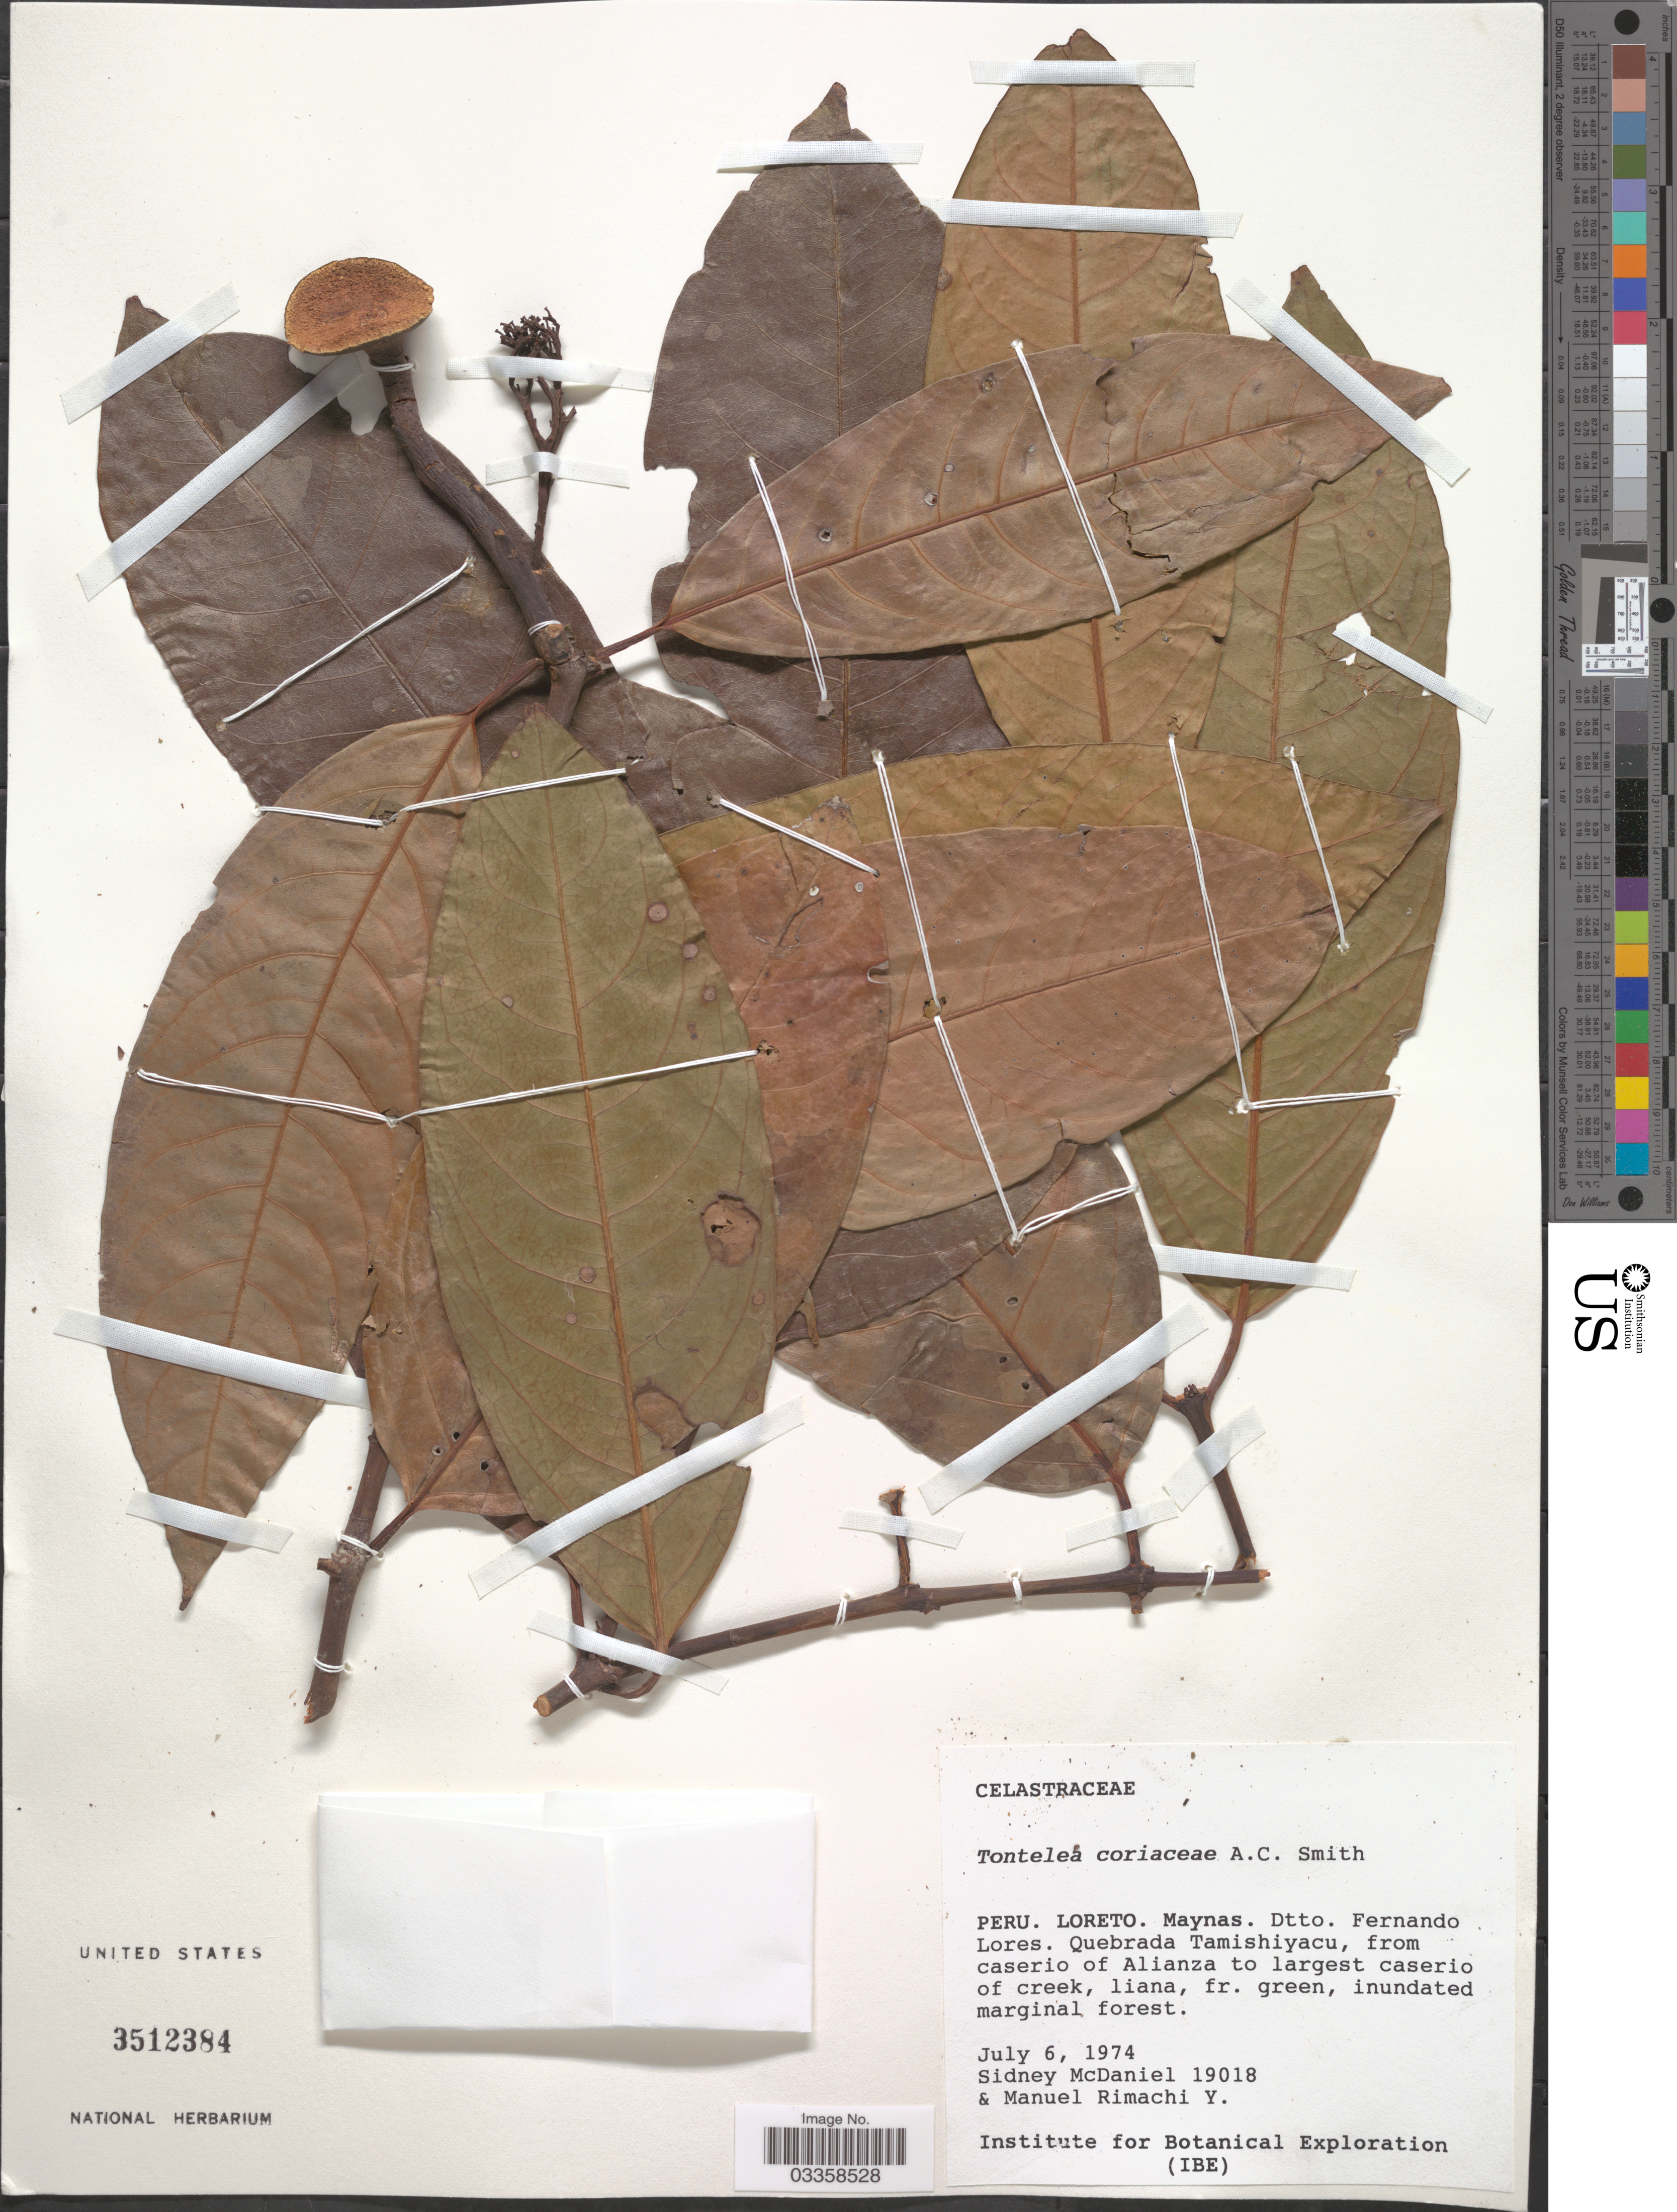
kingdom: Plantae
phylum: Tracheophyta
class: Magnoliopsida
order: Celastrales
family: Celastraceae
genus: Tontelea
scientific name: Tontelea coriacea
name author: A.C. Sm.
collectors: S. McDaniel & M. Rimachi Y.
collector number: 19018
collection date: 1974-07-06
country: Peru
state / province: Loreto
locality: Maynas. Dtto. Fernando Lores. Quebrada Tamishiyacu, from caserio of Alianza to largest caserio of creek.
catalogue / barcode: US 3512384